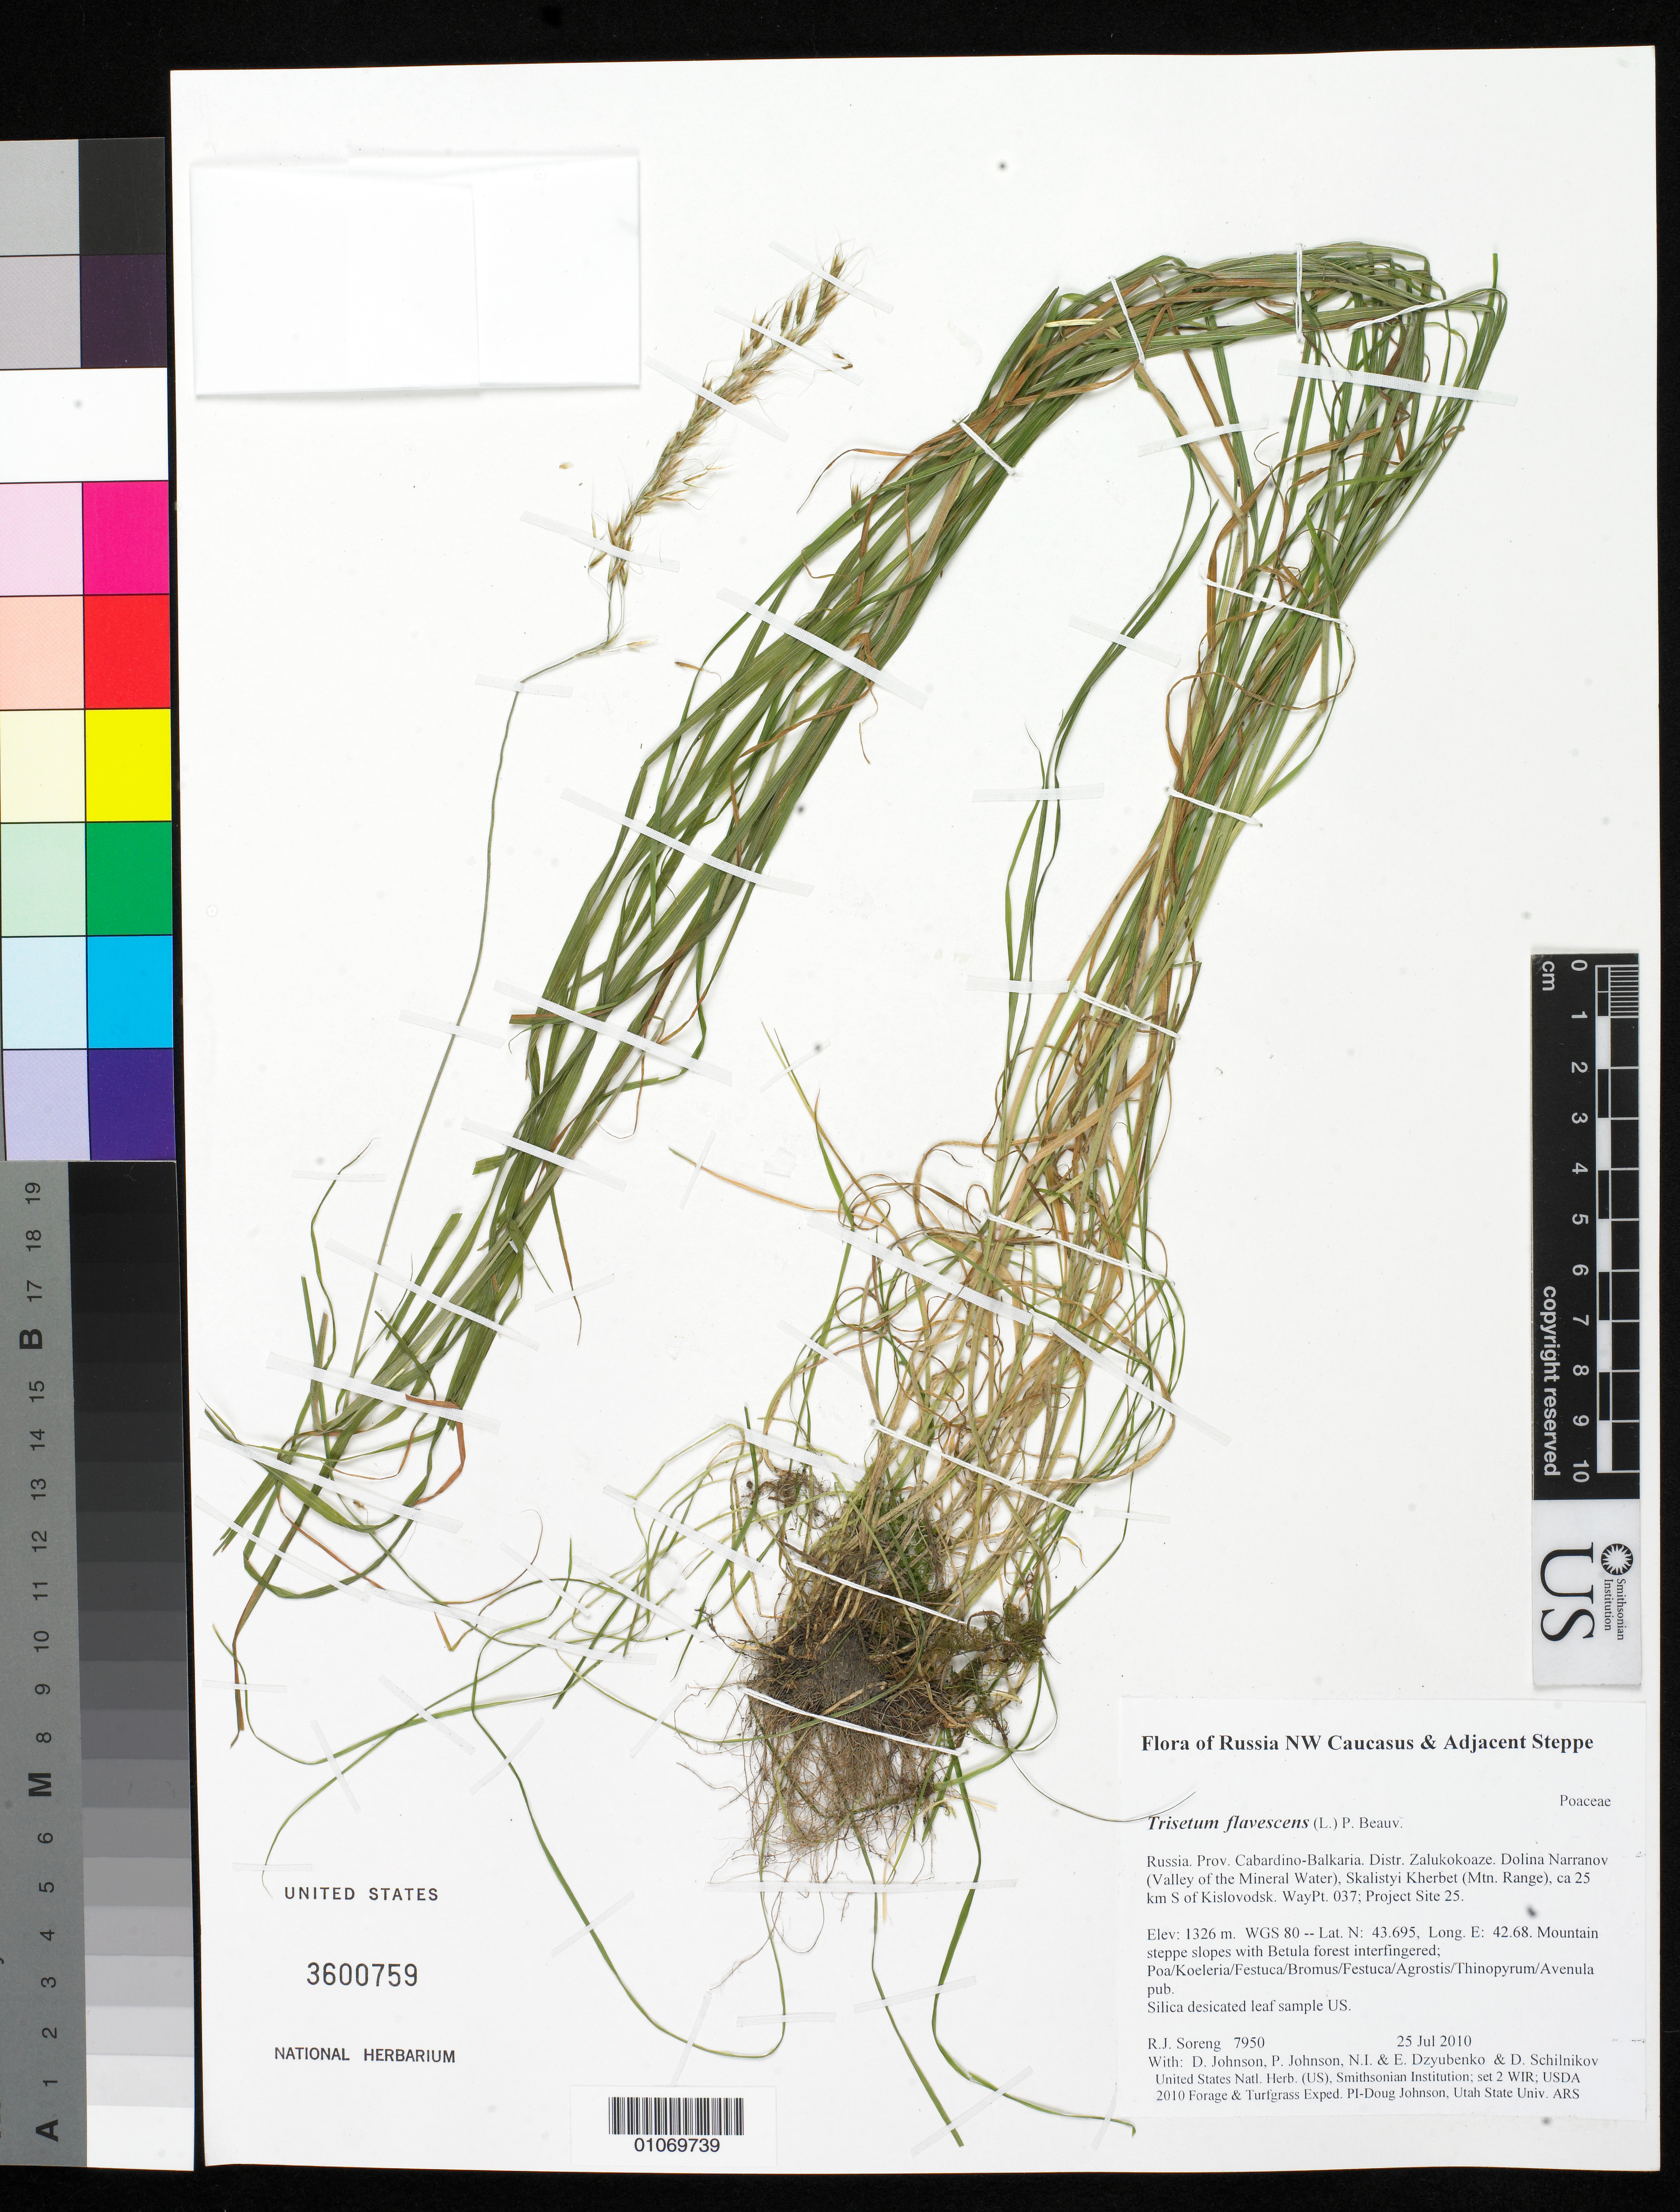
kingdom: Plantae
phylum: Tracheophyta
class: Liliopsida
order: Poales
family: Poaceae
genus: Sibirotrisetum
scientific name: Sibirotrisetum turcicum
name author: (Chrtek) Barberá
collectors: R. J. Soreng, D. Johnson, P. Johnson, N. Dzyubenko, E. Dzyubenko & D. Schilnikov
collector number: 7950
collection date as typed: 25 Jul 2010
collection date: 2010-07-25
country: Russian Federation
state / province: Kabardino-Balkar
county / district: Zalukokoaze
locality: Dolina Narranov (Valley of the Mineral Water), Skalistyi Kherbet (Mtn. Range), ca 25 km S of Kislovodsk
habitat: Mountain steppe slopes with Betula forest interfingered; Poa/Koeleria/Festuca/Bromus/Festuca/Agrostis/Thinopyrum/Avenula pub.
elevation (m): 1326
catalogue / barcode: US 3600759